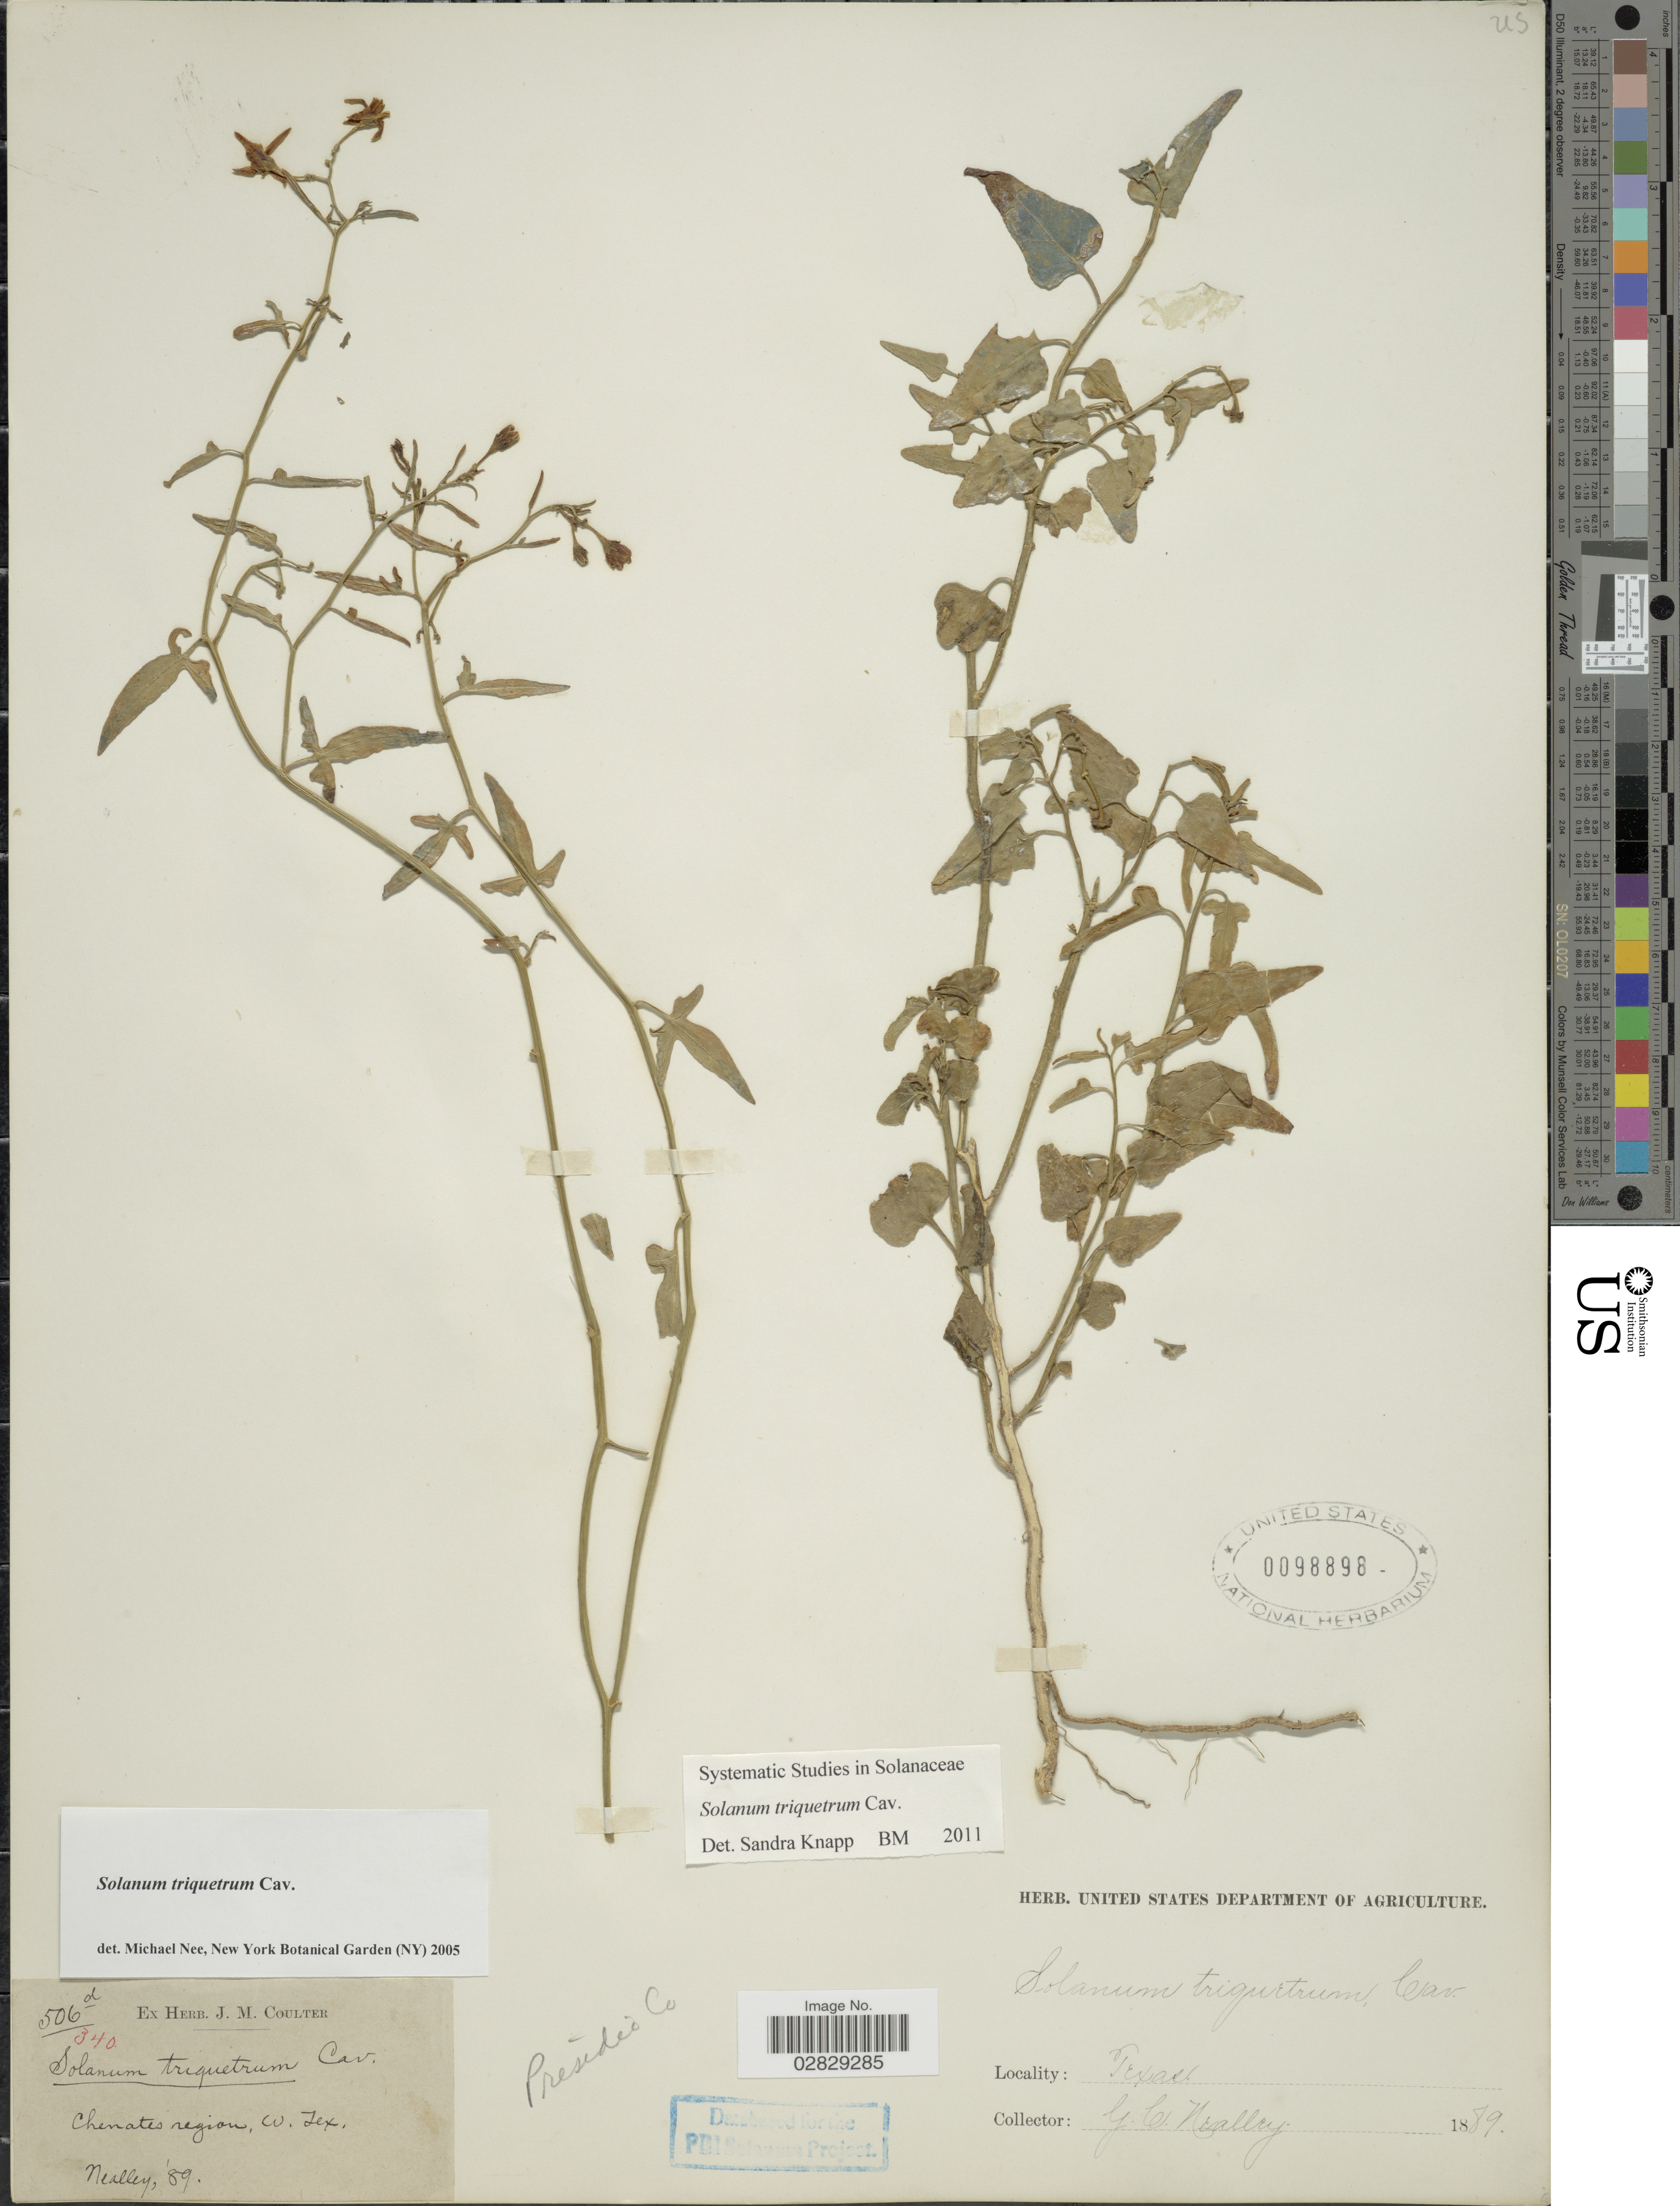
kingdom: Plantae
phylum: Tracheophyta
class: Magnoliopsida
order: Solanales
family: Solanaceae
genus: Solanum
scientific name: Solanum triquetrum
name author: Cav.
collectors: G. Neally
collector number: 506d/340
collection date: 1889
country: United States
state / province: Texas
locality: Chenates region, W. Texas, Presidio Co.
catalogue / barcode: US 98898